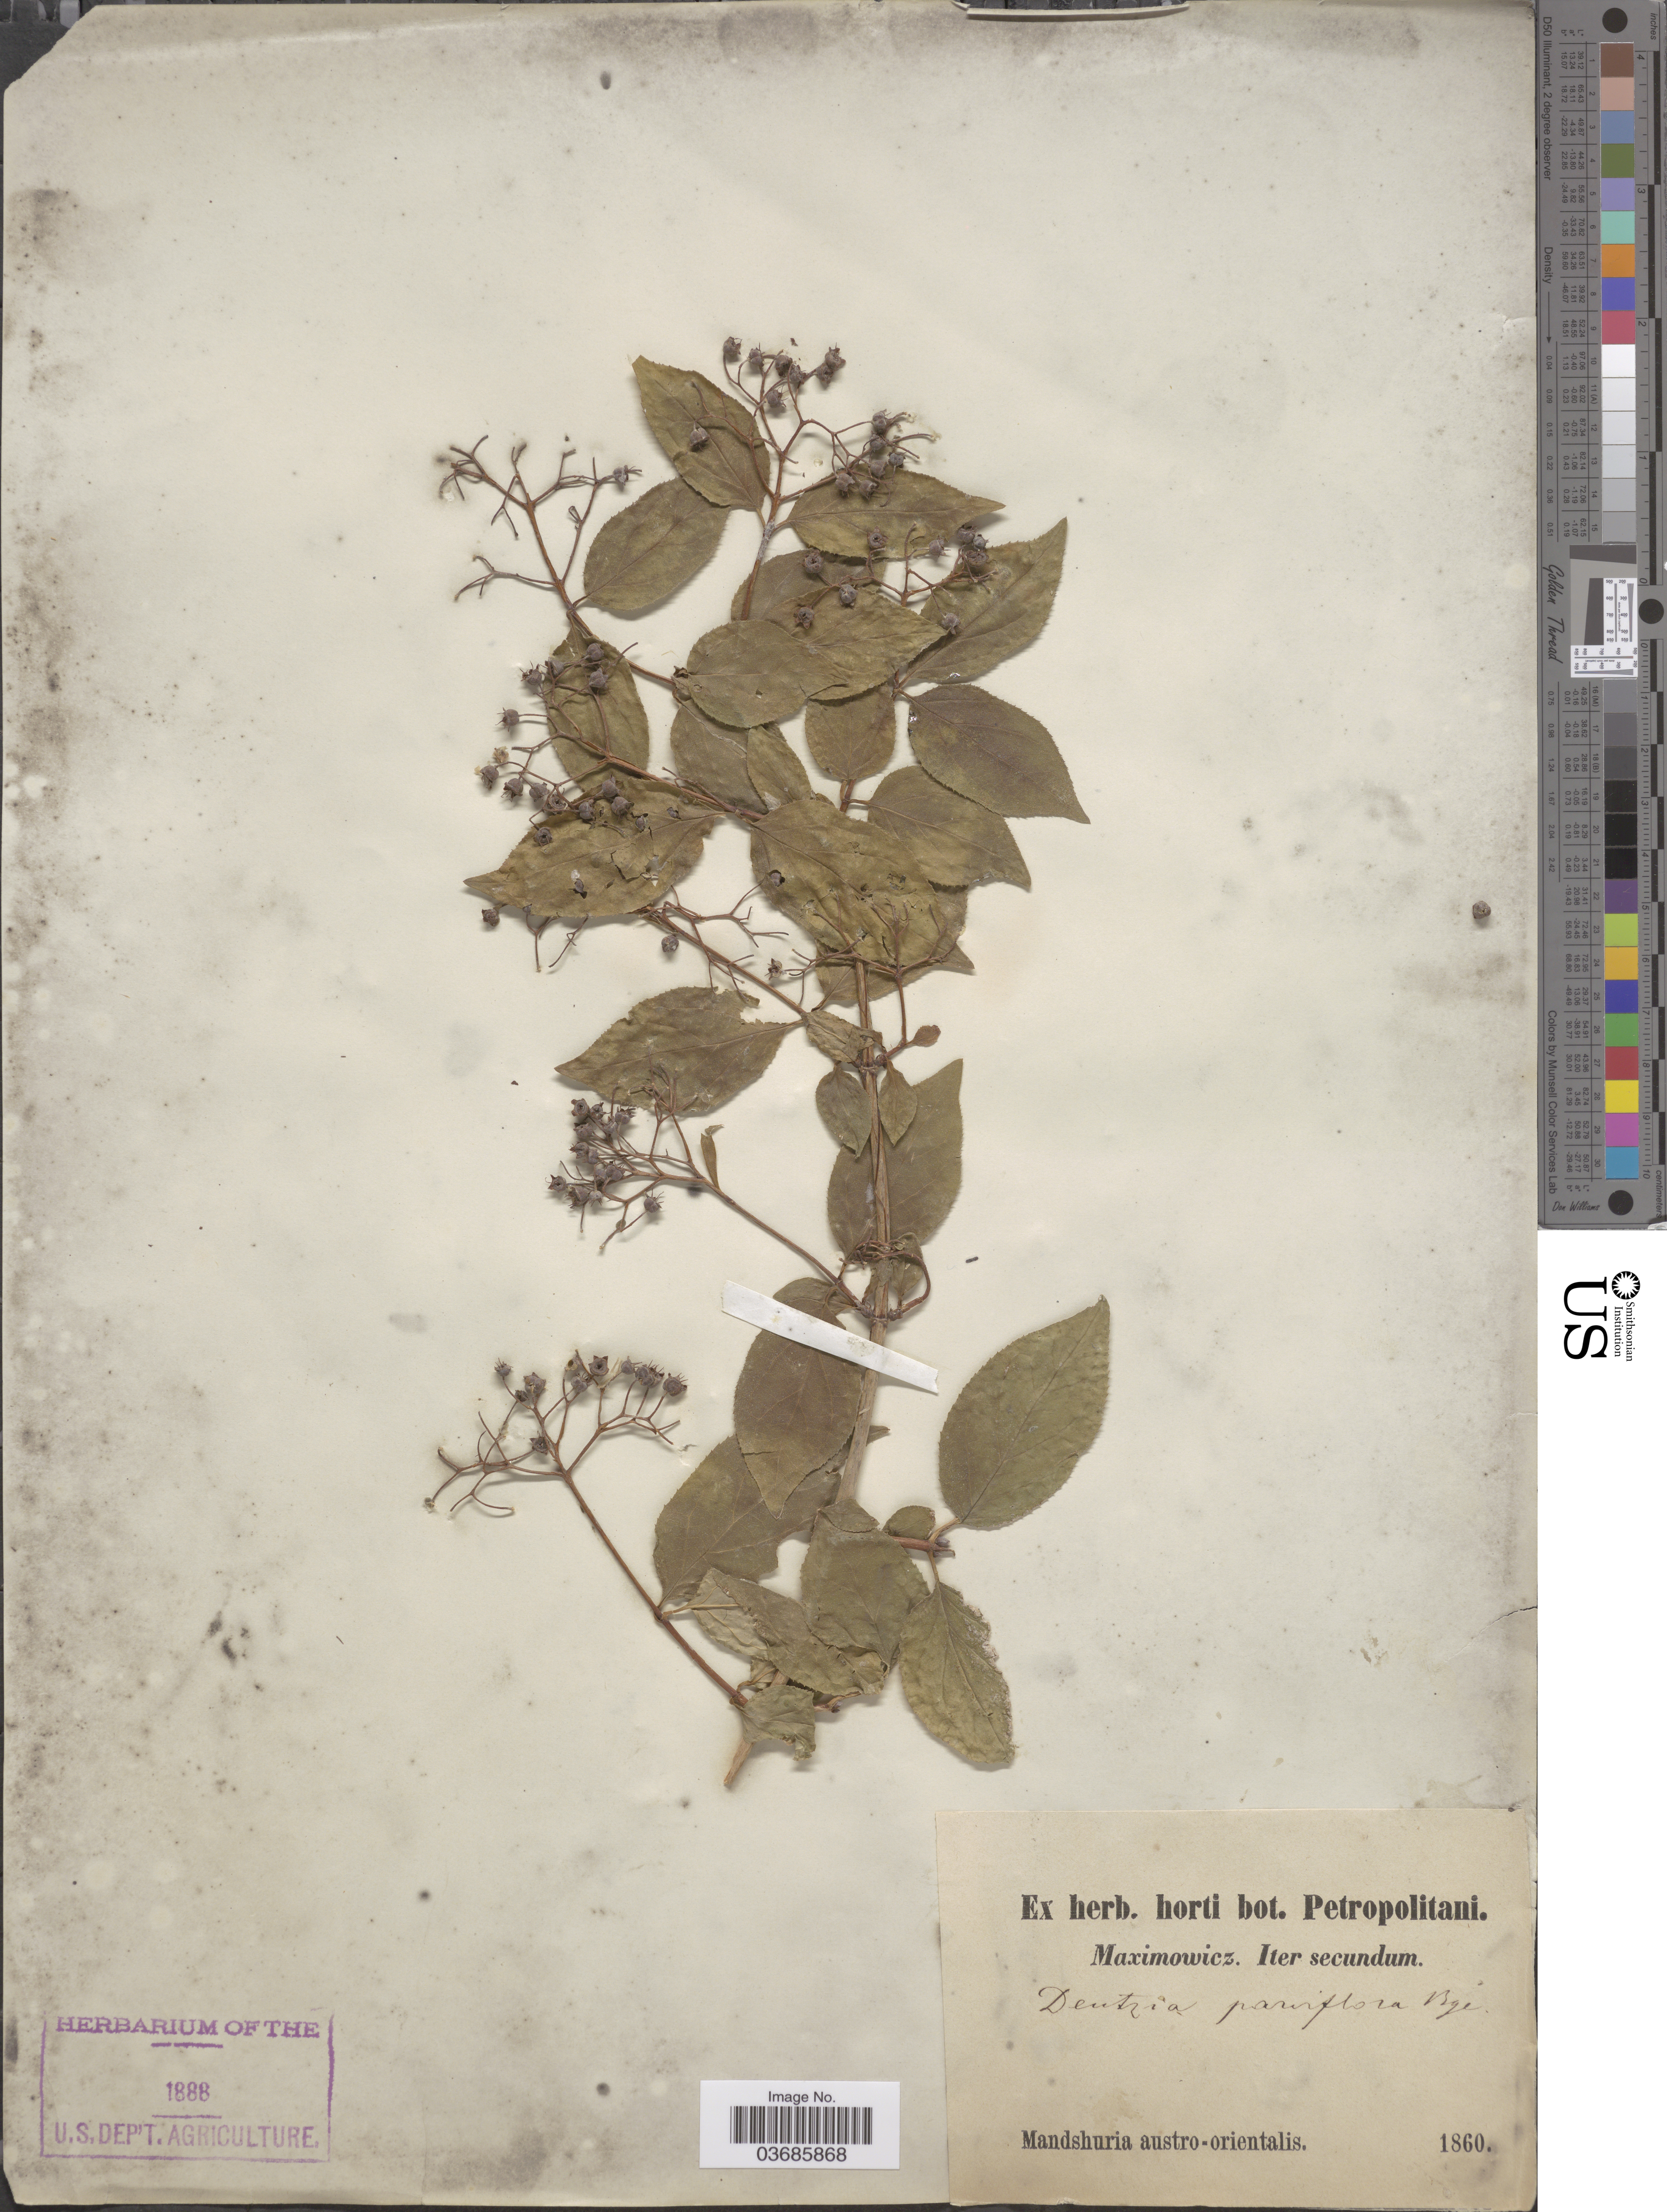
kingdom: Plantae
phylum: Tracheophyta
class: Magnoliopsida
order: Cornales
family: Hydrangeaceae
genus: Deutzia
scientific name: Deutzia parviflora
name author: Bunge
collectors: -. Maximowicz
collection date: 1860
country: China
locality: Iter secundum. Mandshuria austro-orientalis.